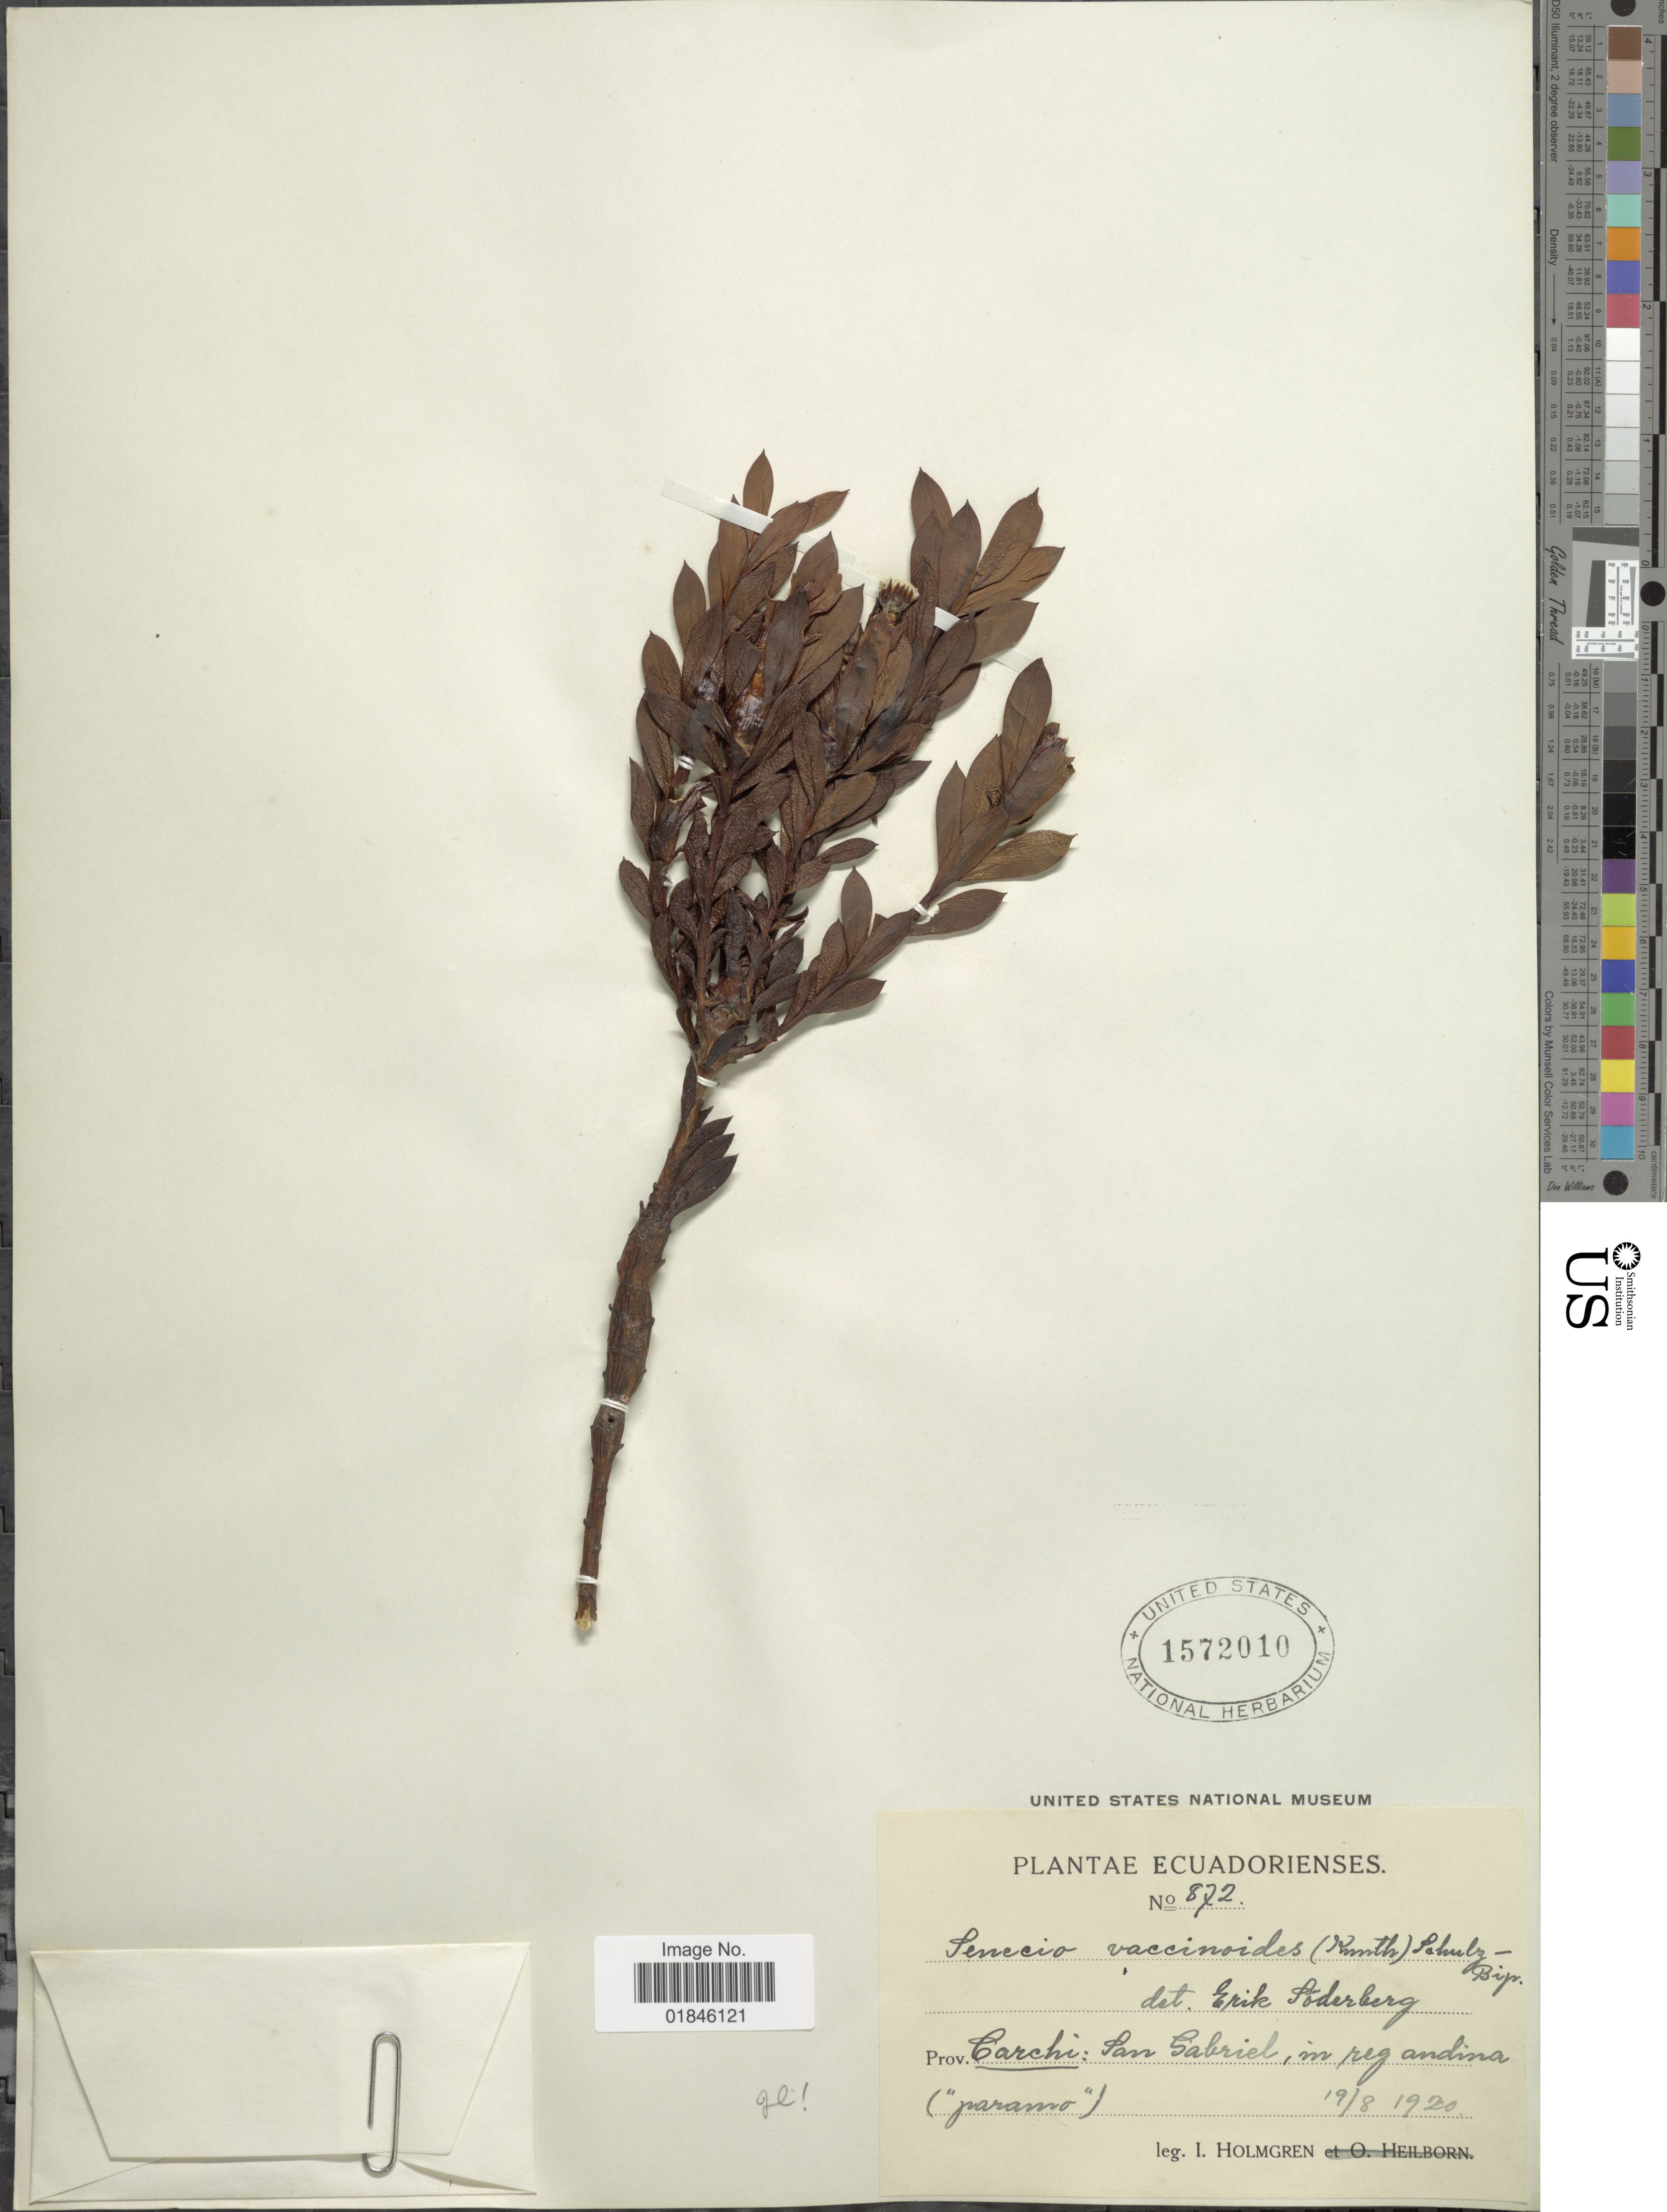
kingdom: Plantae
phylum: Tracheophyta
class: Magnoliopsida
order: Asterales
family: Asteraceae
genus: Pentacalia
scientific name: Pentacalia vaccinioides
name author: (Kunth) Cuatrec.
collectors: I. Holmgren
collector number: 872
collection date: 1920-08-19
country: Ecuador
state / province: Carchi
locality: Prov. Carchi: San Gabriel, in reg andina ("paramo")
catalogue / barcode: US 1572010